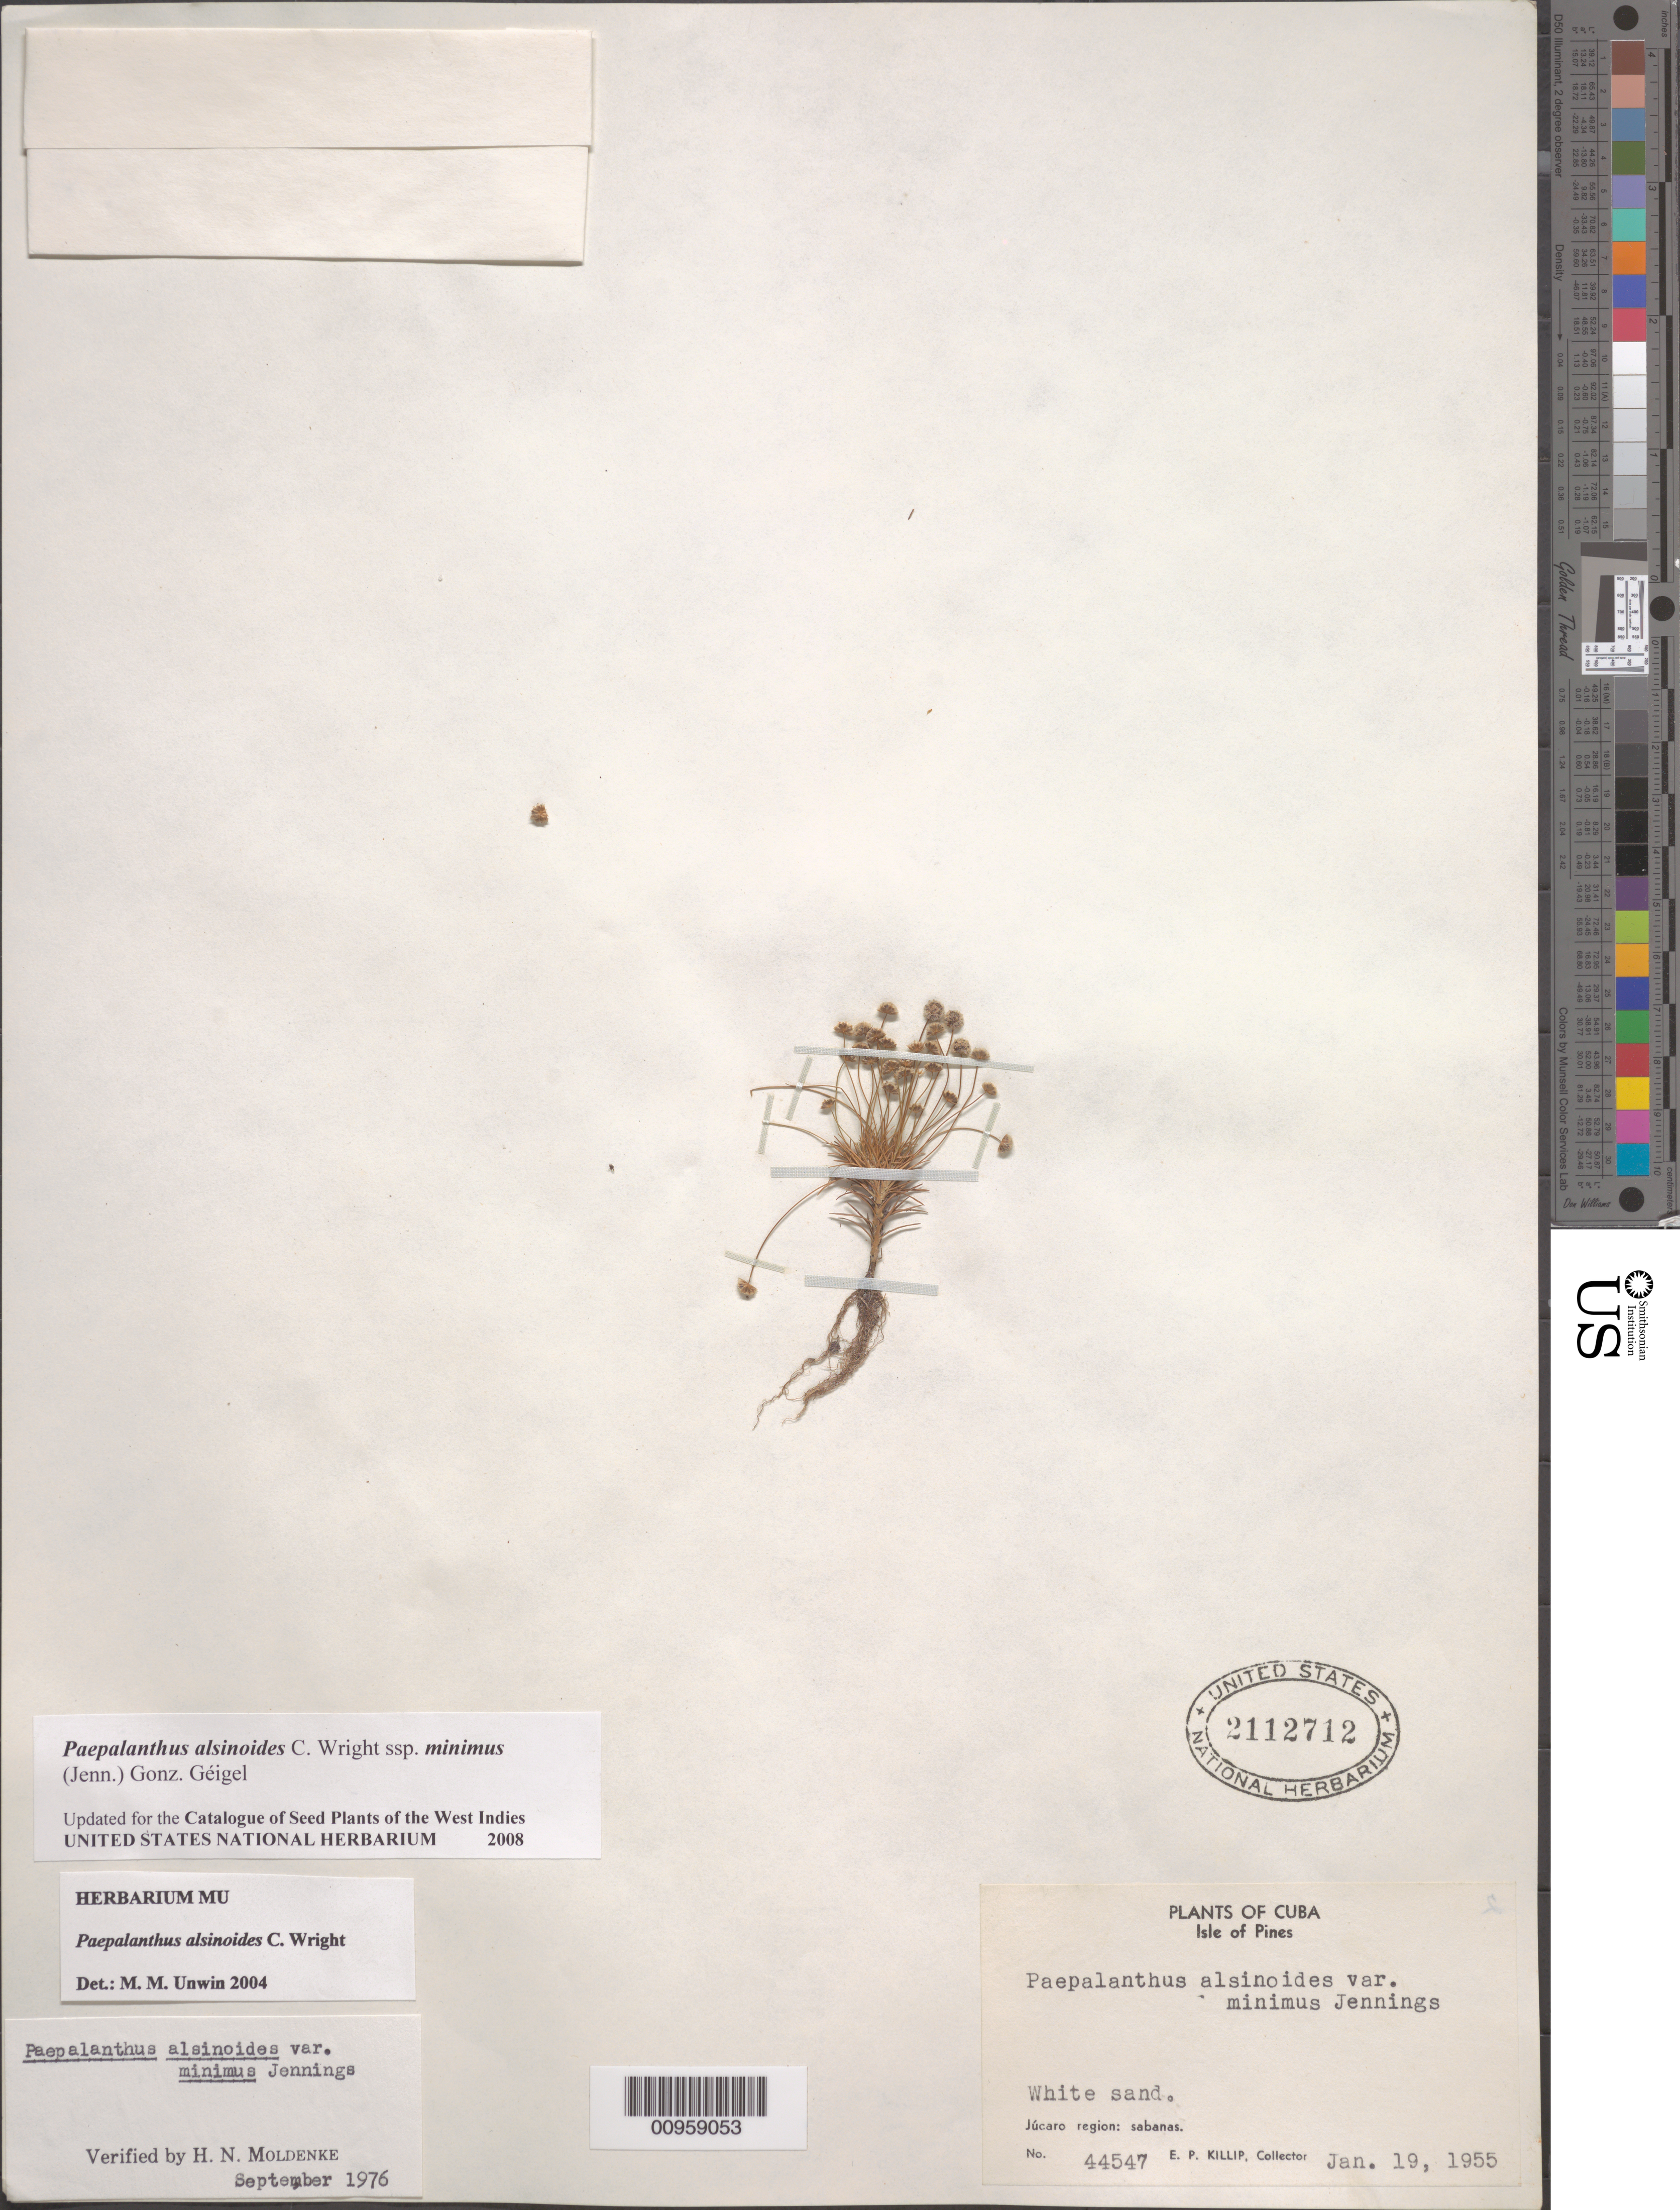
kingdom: Plantae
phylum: Tracheophyta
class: Liliopsida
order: Poales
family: Eriocaulaceae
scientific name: Giuliettia alsinoides subsp. minima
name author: (Jenn.) ined.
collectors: E. P. Killip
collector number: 44547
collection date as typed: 19 Jan 1955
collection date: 1955-01-19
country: Cuba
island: Isla de la Juventud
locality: Júcaro Region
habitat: White-sand sabanas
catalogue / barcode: US 2112712